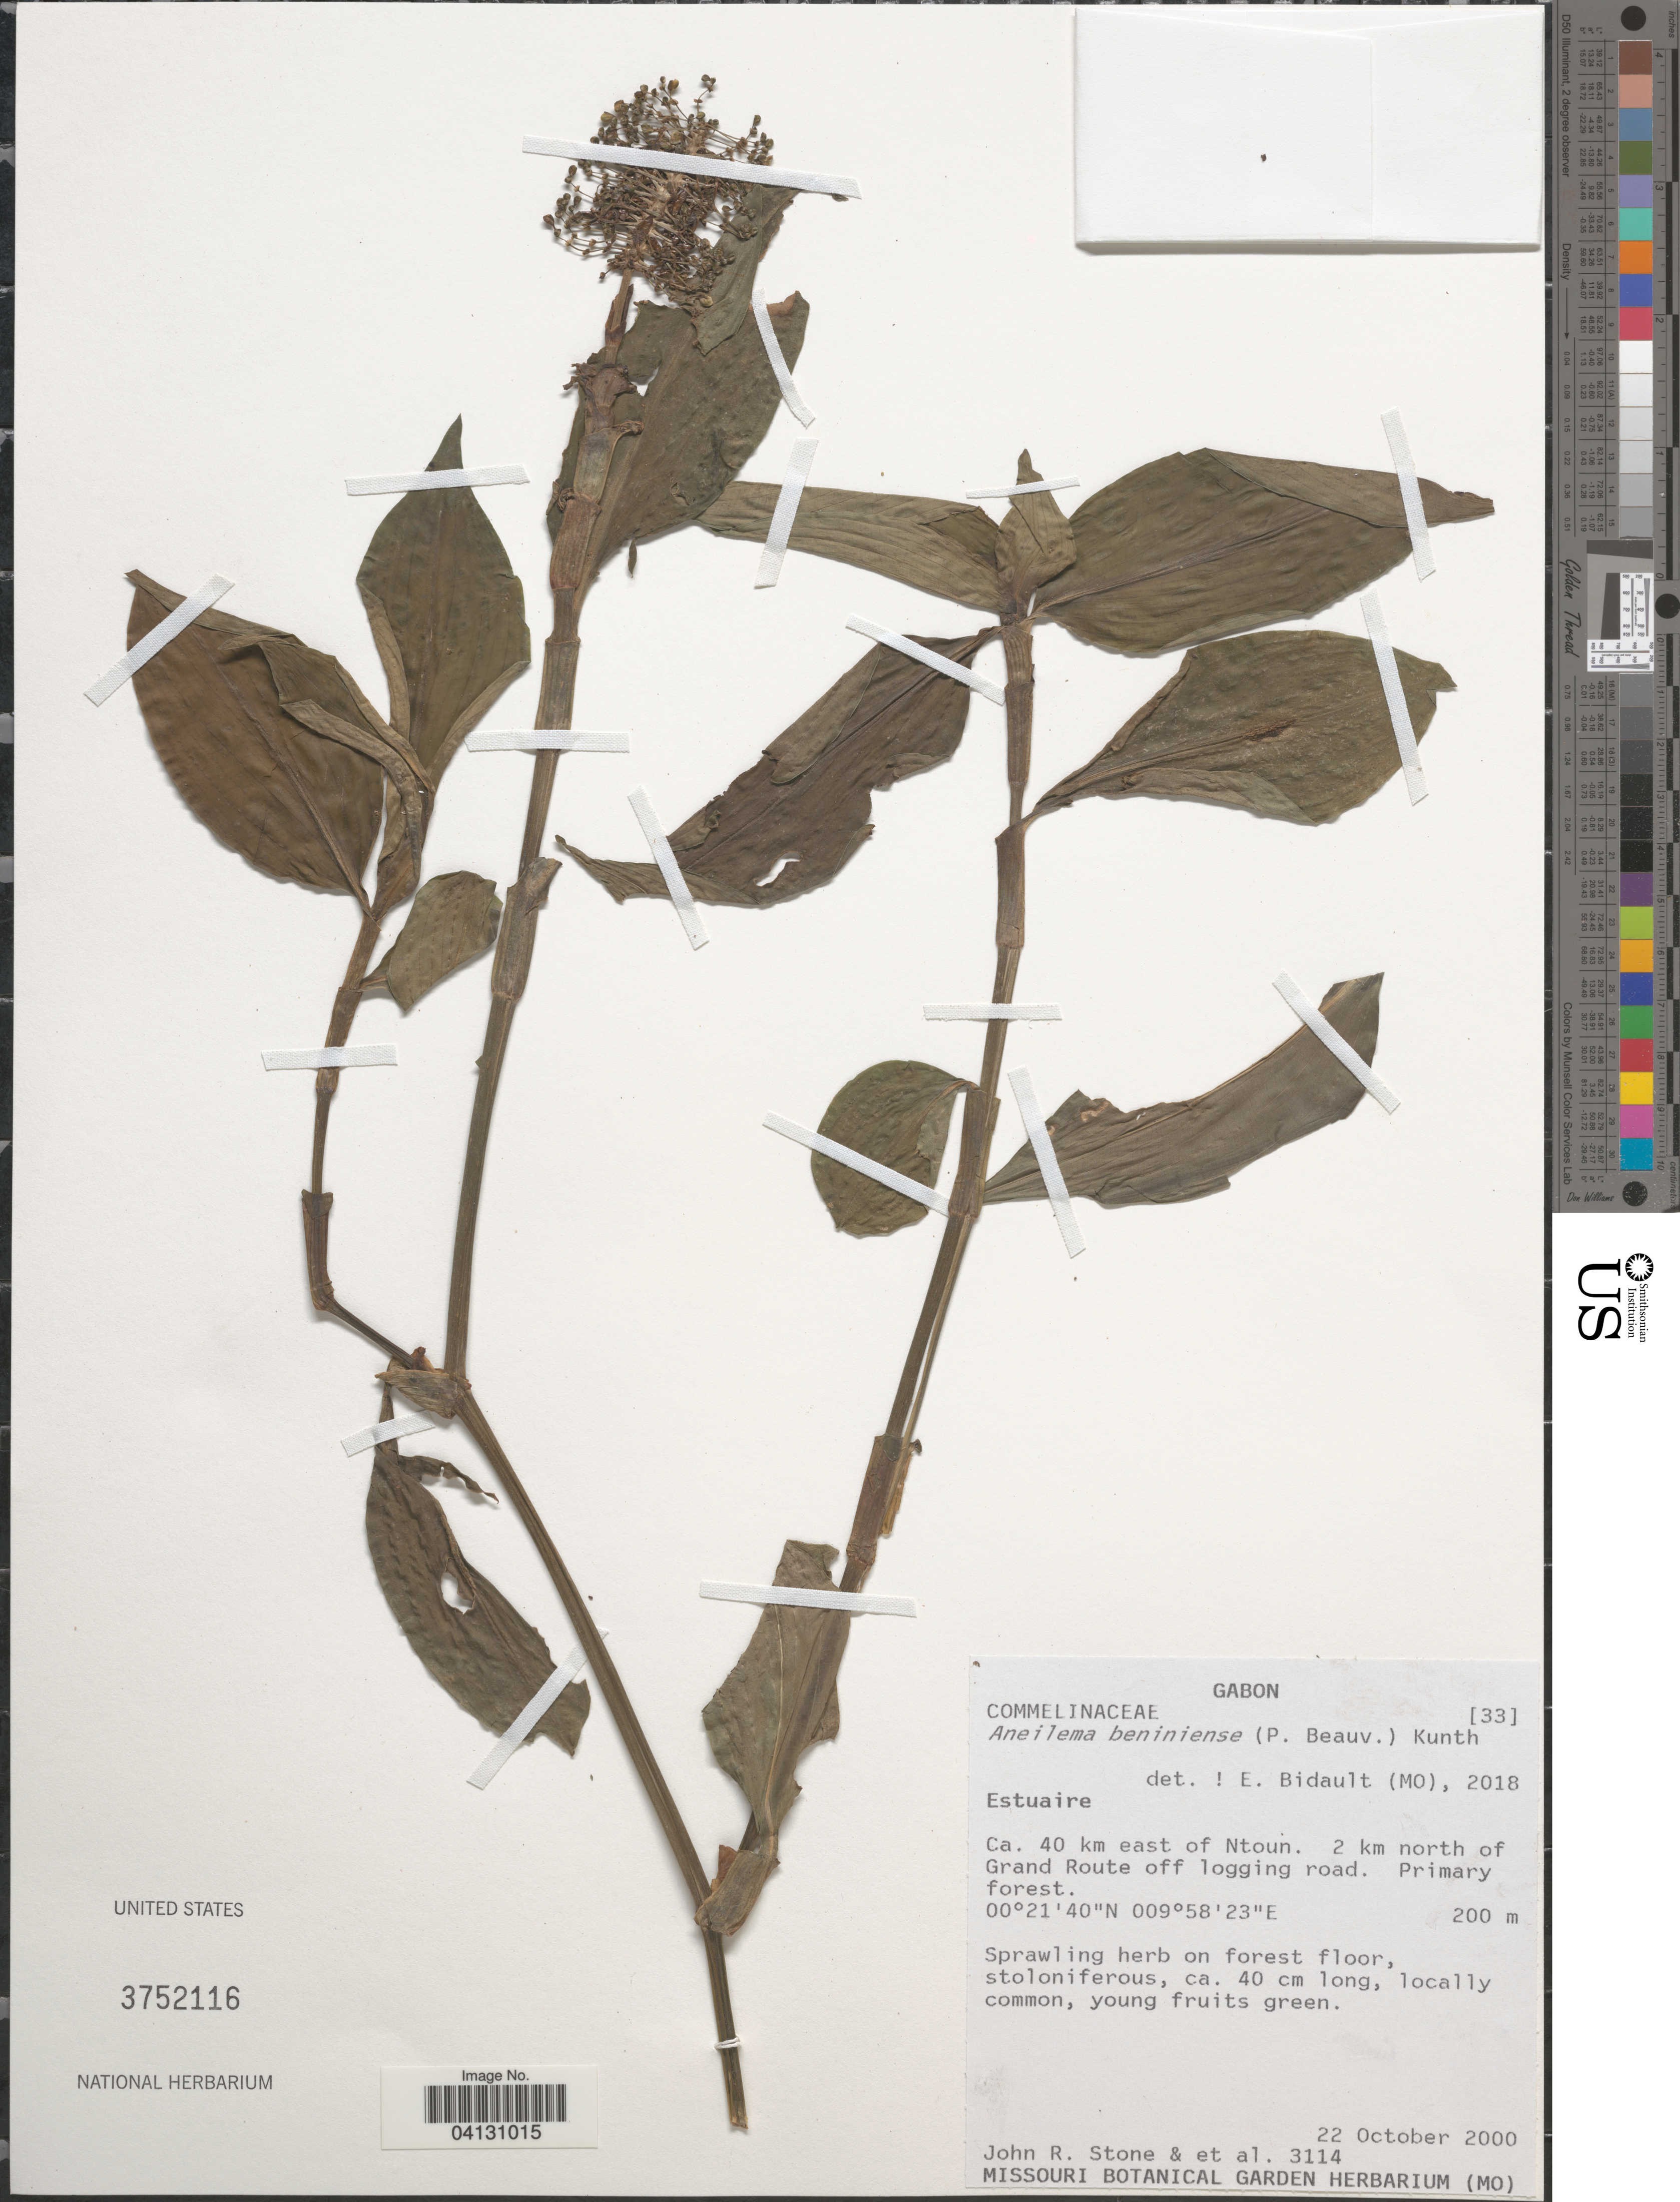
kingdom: Plantae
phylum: Tracheophyta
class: Liliopsida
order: Commelinales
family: Commelinaceae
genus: Aneilema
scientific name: Aneilema beniniense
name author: (P. Beauv.) Kunth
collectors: J. Stone & et al.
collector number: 3114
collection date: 2000-10-22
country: Gabon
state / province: Estuaire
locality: Ca. 40 km east of Ntoun. 2 km north of Grand Route off logging road.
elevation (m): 200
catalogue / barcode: US 3752116